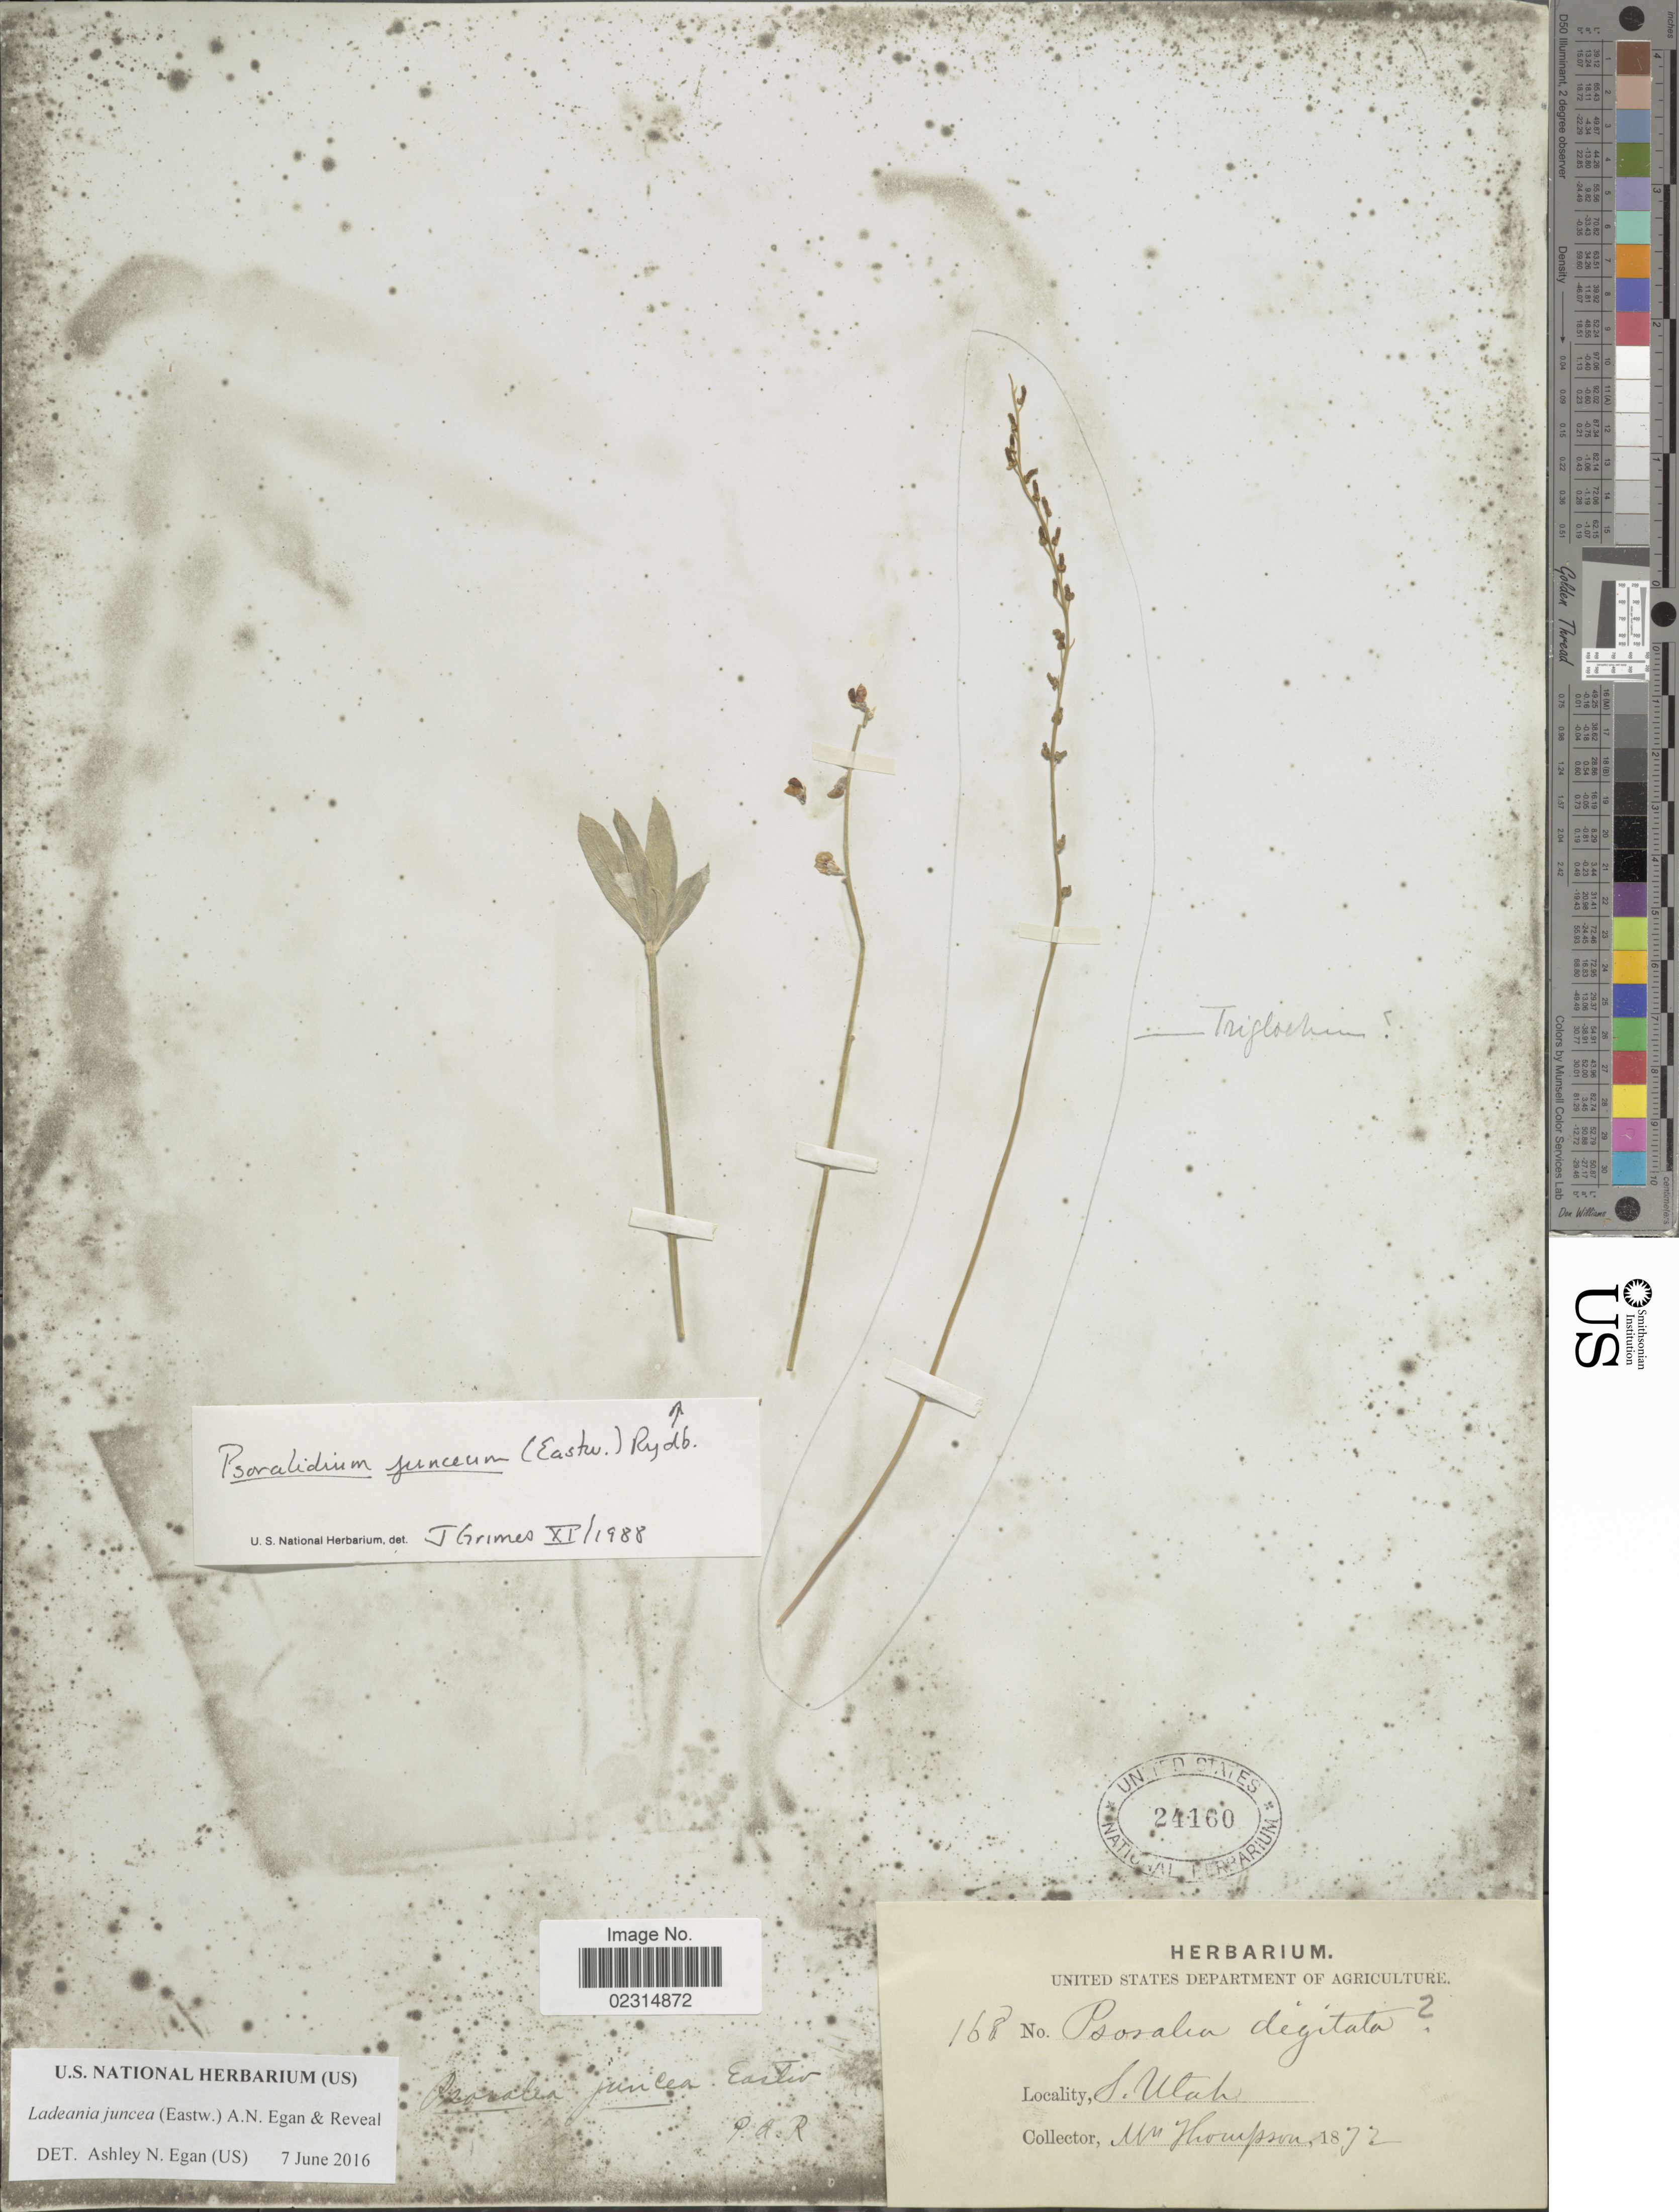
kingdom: Plantae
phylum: Tracheophyta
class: Magnoliopsida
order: Fabales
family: Fabaceae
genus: Ladeania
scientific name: Ladeania juncea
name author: (Eastw.) A.N. Egan & Reveal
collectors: W. Thompson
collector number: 168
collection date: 1872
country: United States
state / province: Utah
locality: S. Utah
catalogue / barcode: US 24160